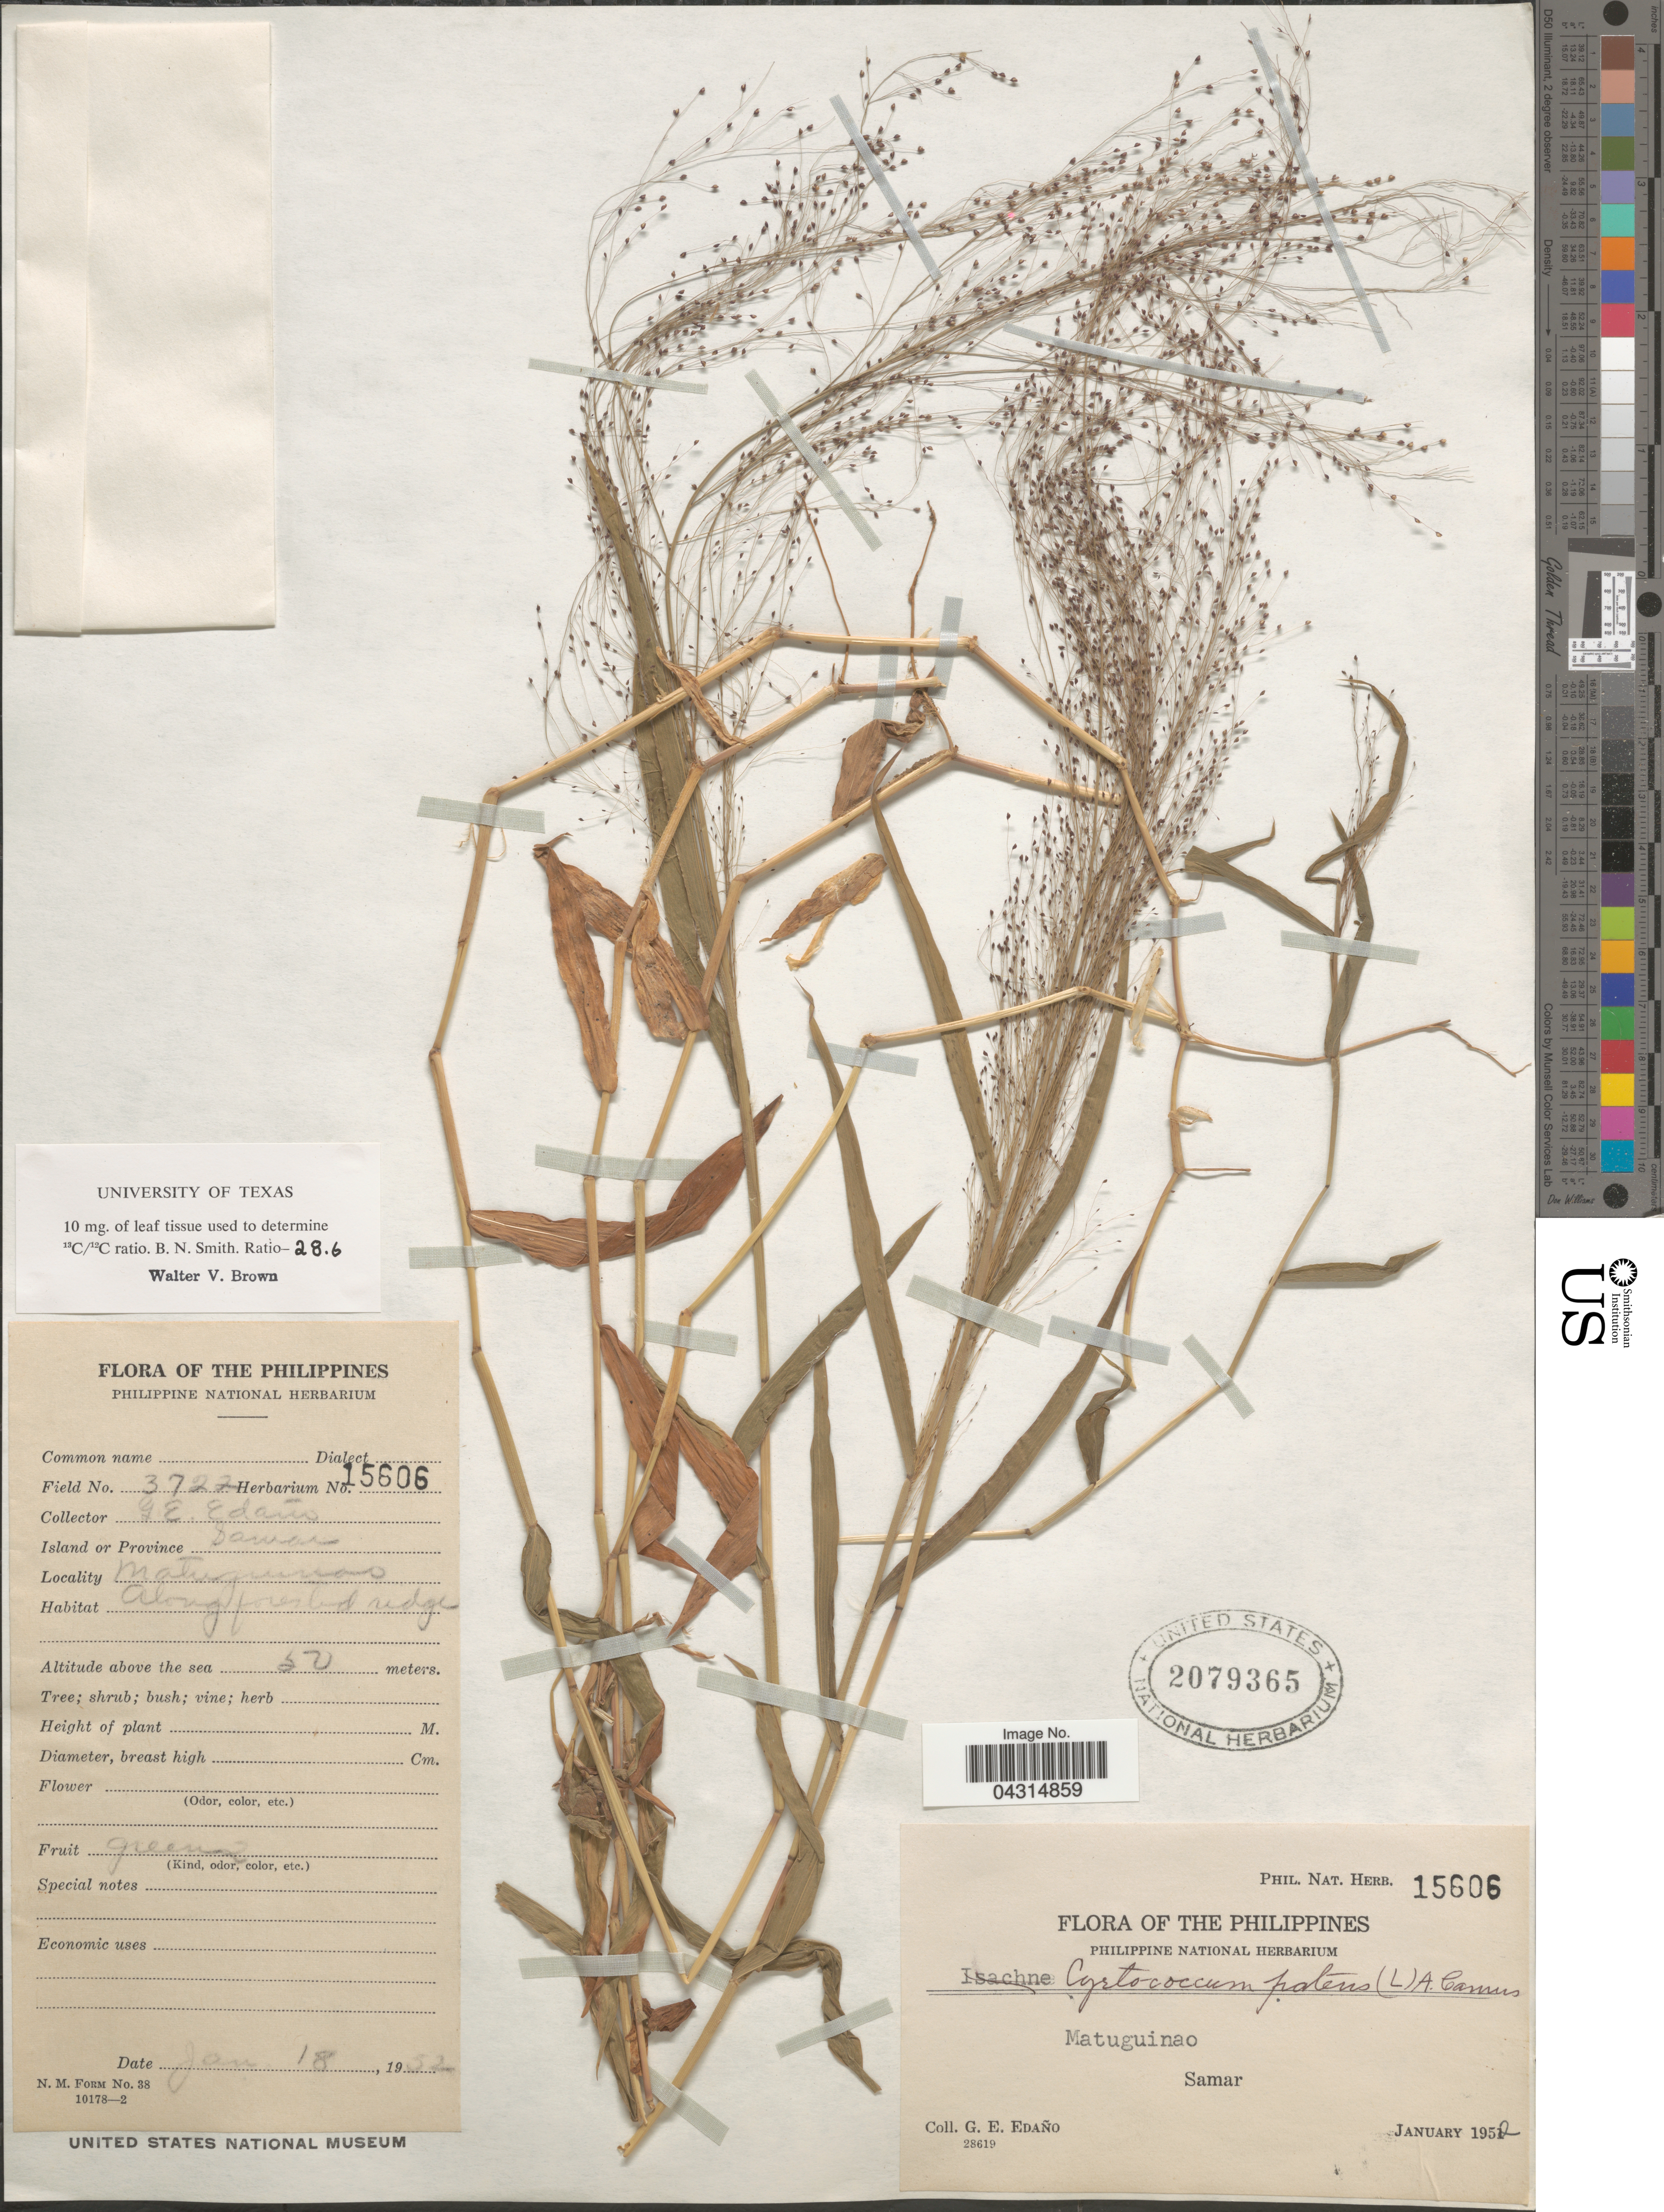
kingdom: Plantae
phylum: Tracheophyta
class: Liliopsida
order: Poales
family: Poaceae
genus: Cyrtococcum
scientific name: Cyrtococcum patens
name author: (L.) A. Camus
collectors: G. E. Edaño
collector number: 37/Phil. Nat. Herb. 15606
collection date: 1952-06-18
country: Philippines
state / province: Eastern Visayas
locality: Mataguinao. Samar.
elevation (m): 50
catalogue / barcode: US 2079365